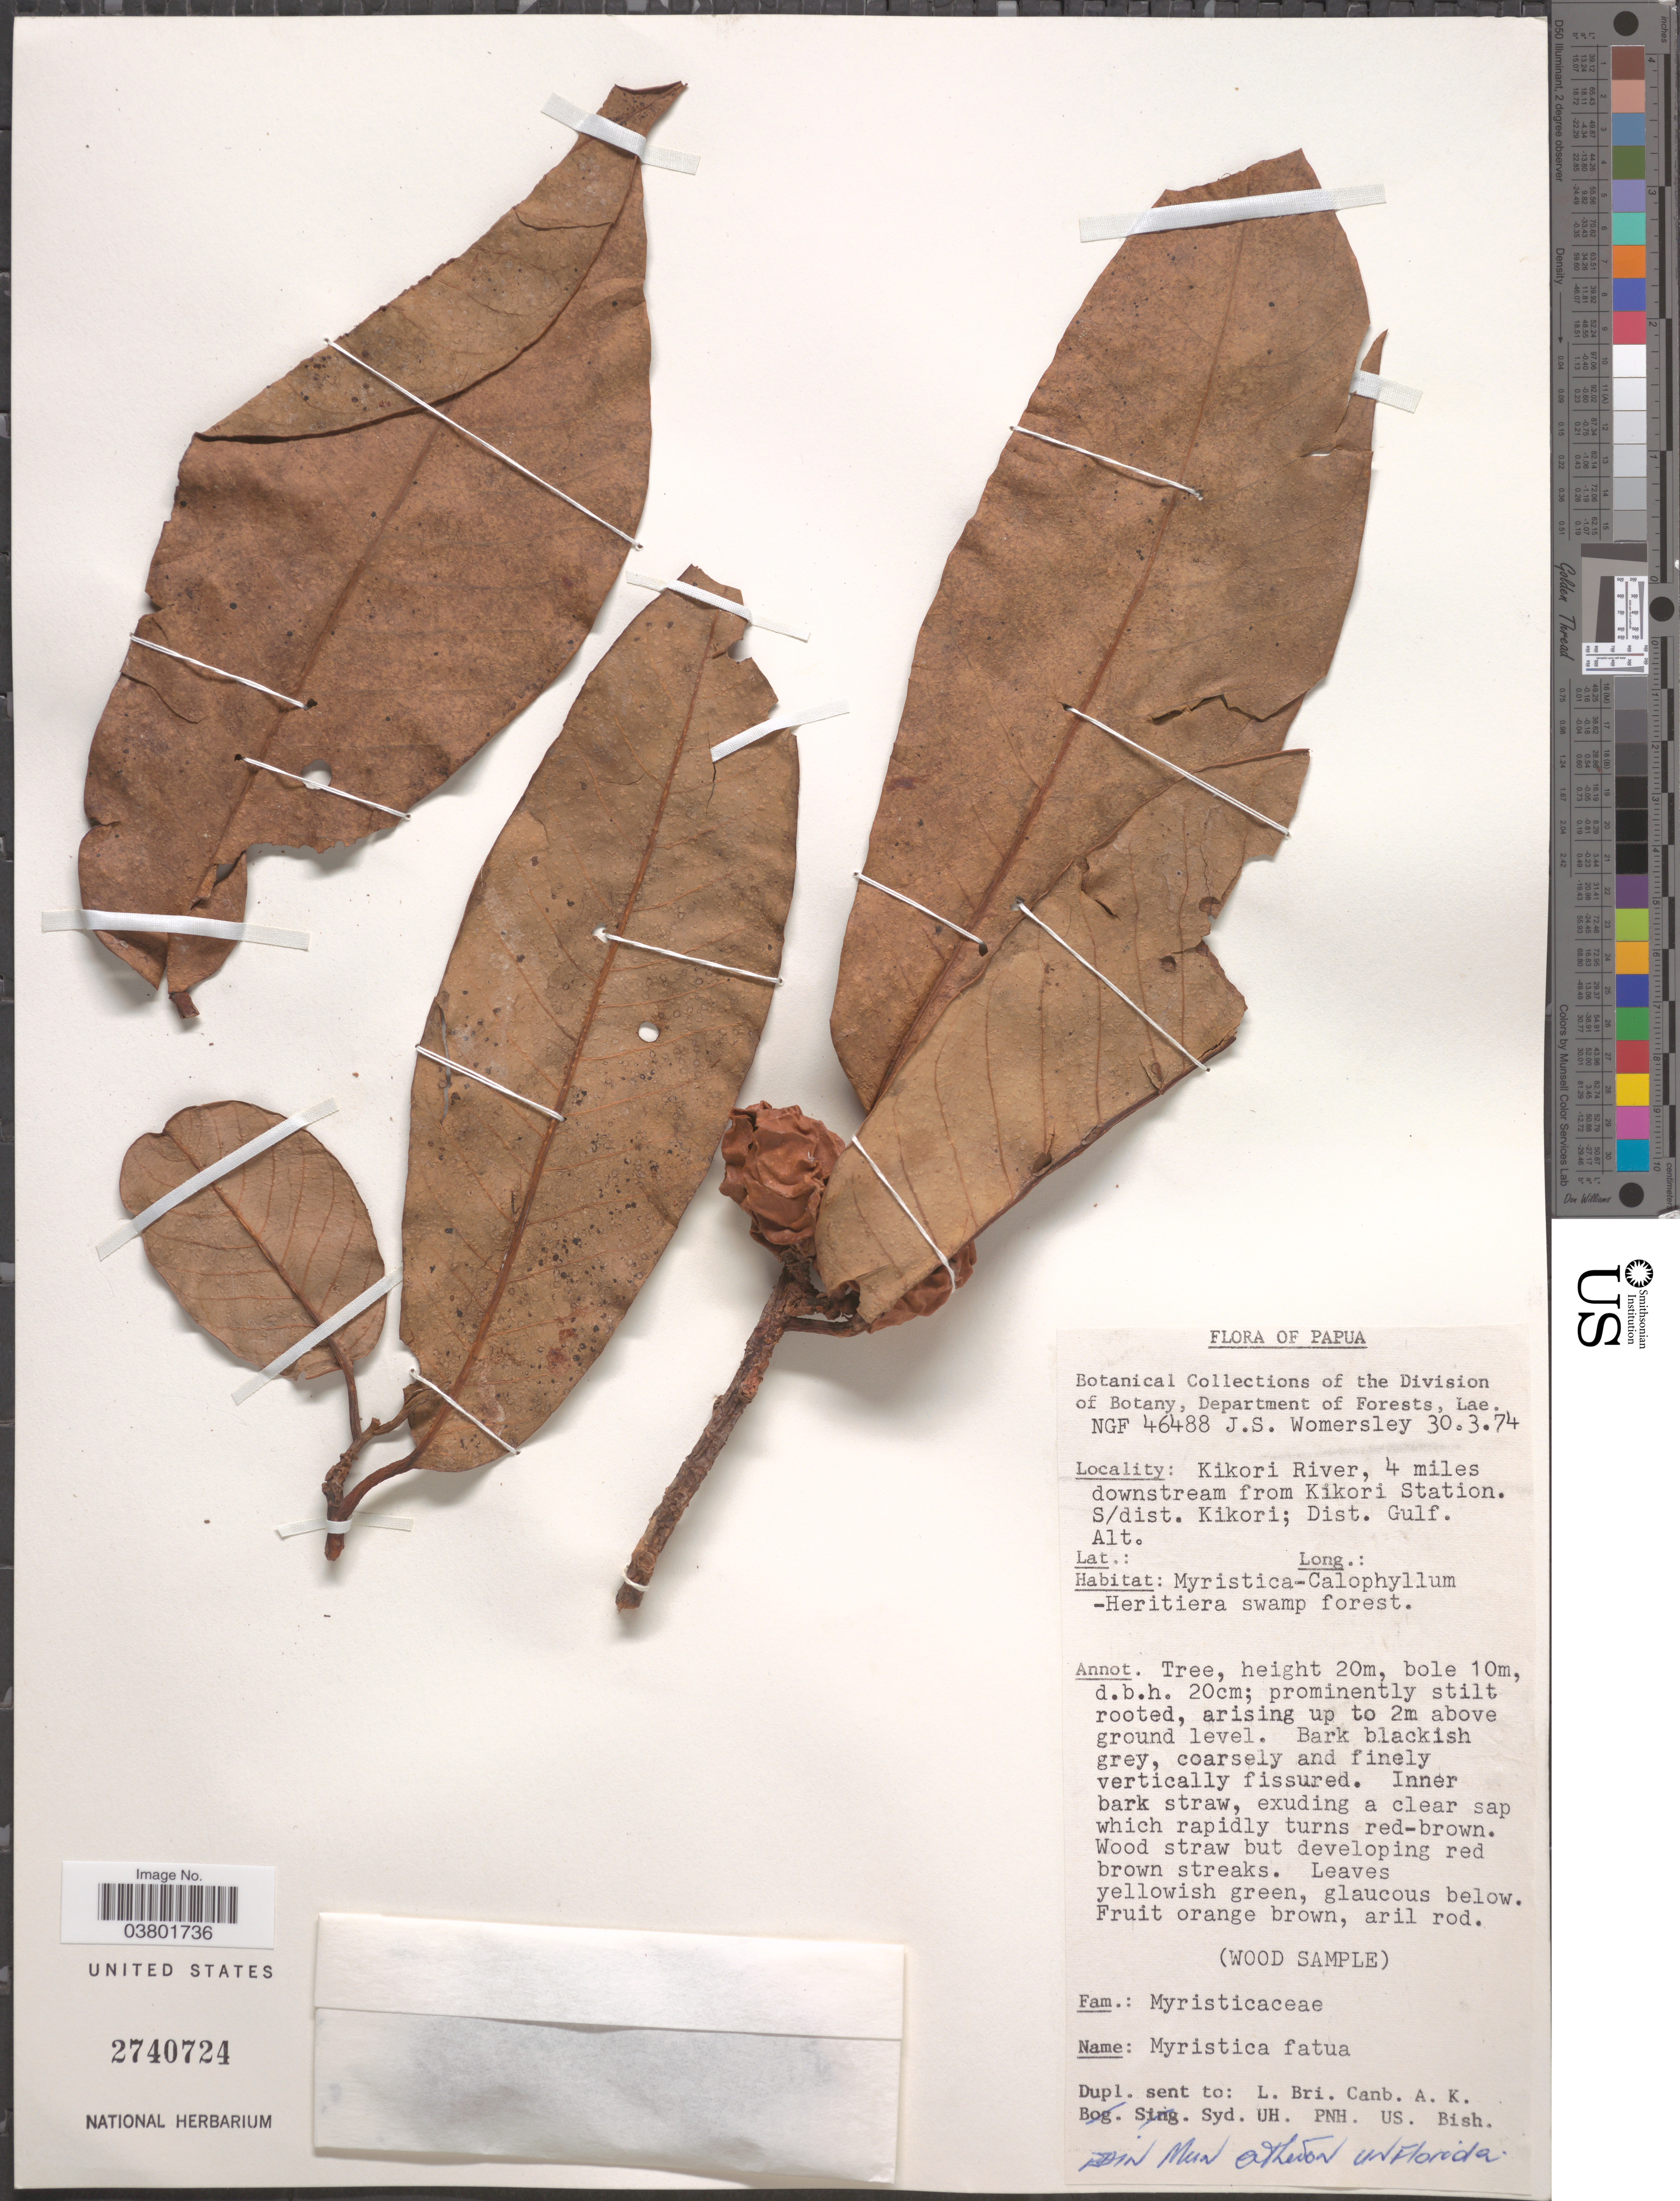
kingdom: Plantae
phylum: Tracheophyta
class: Magnoliopsida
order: Magnoliales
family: Myristicaceae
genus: Myristica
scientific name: Myristica fatua var. fatua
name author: Houtt.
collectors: J. S. Womersley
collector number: NGF46488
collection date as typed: Transcribed d/m/y: 30/3/74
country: Papua New Guinea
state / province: Gulf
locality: Papua. Kikori River, 4 miles downstream from Kikori Station. S/dist. Kikori; Dist. Gulf.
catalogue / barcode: US 2740724